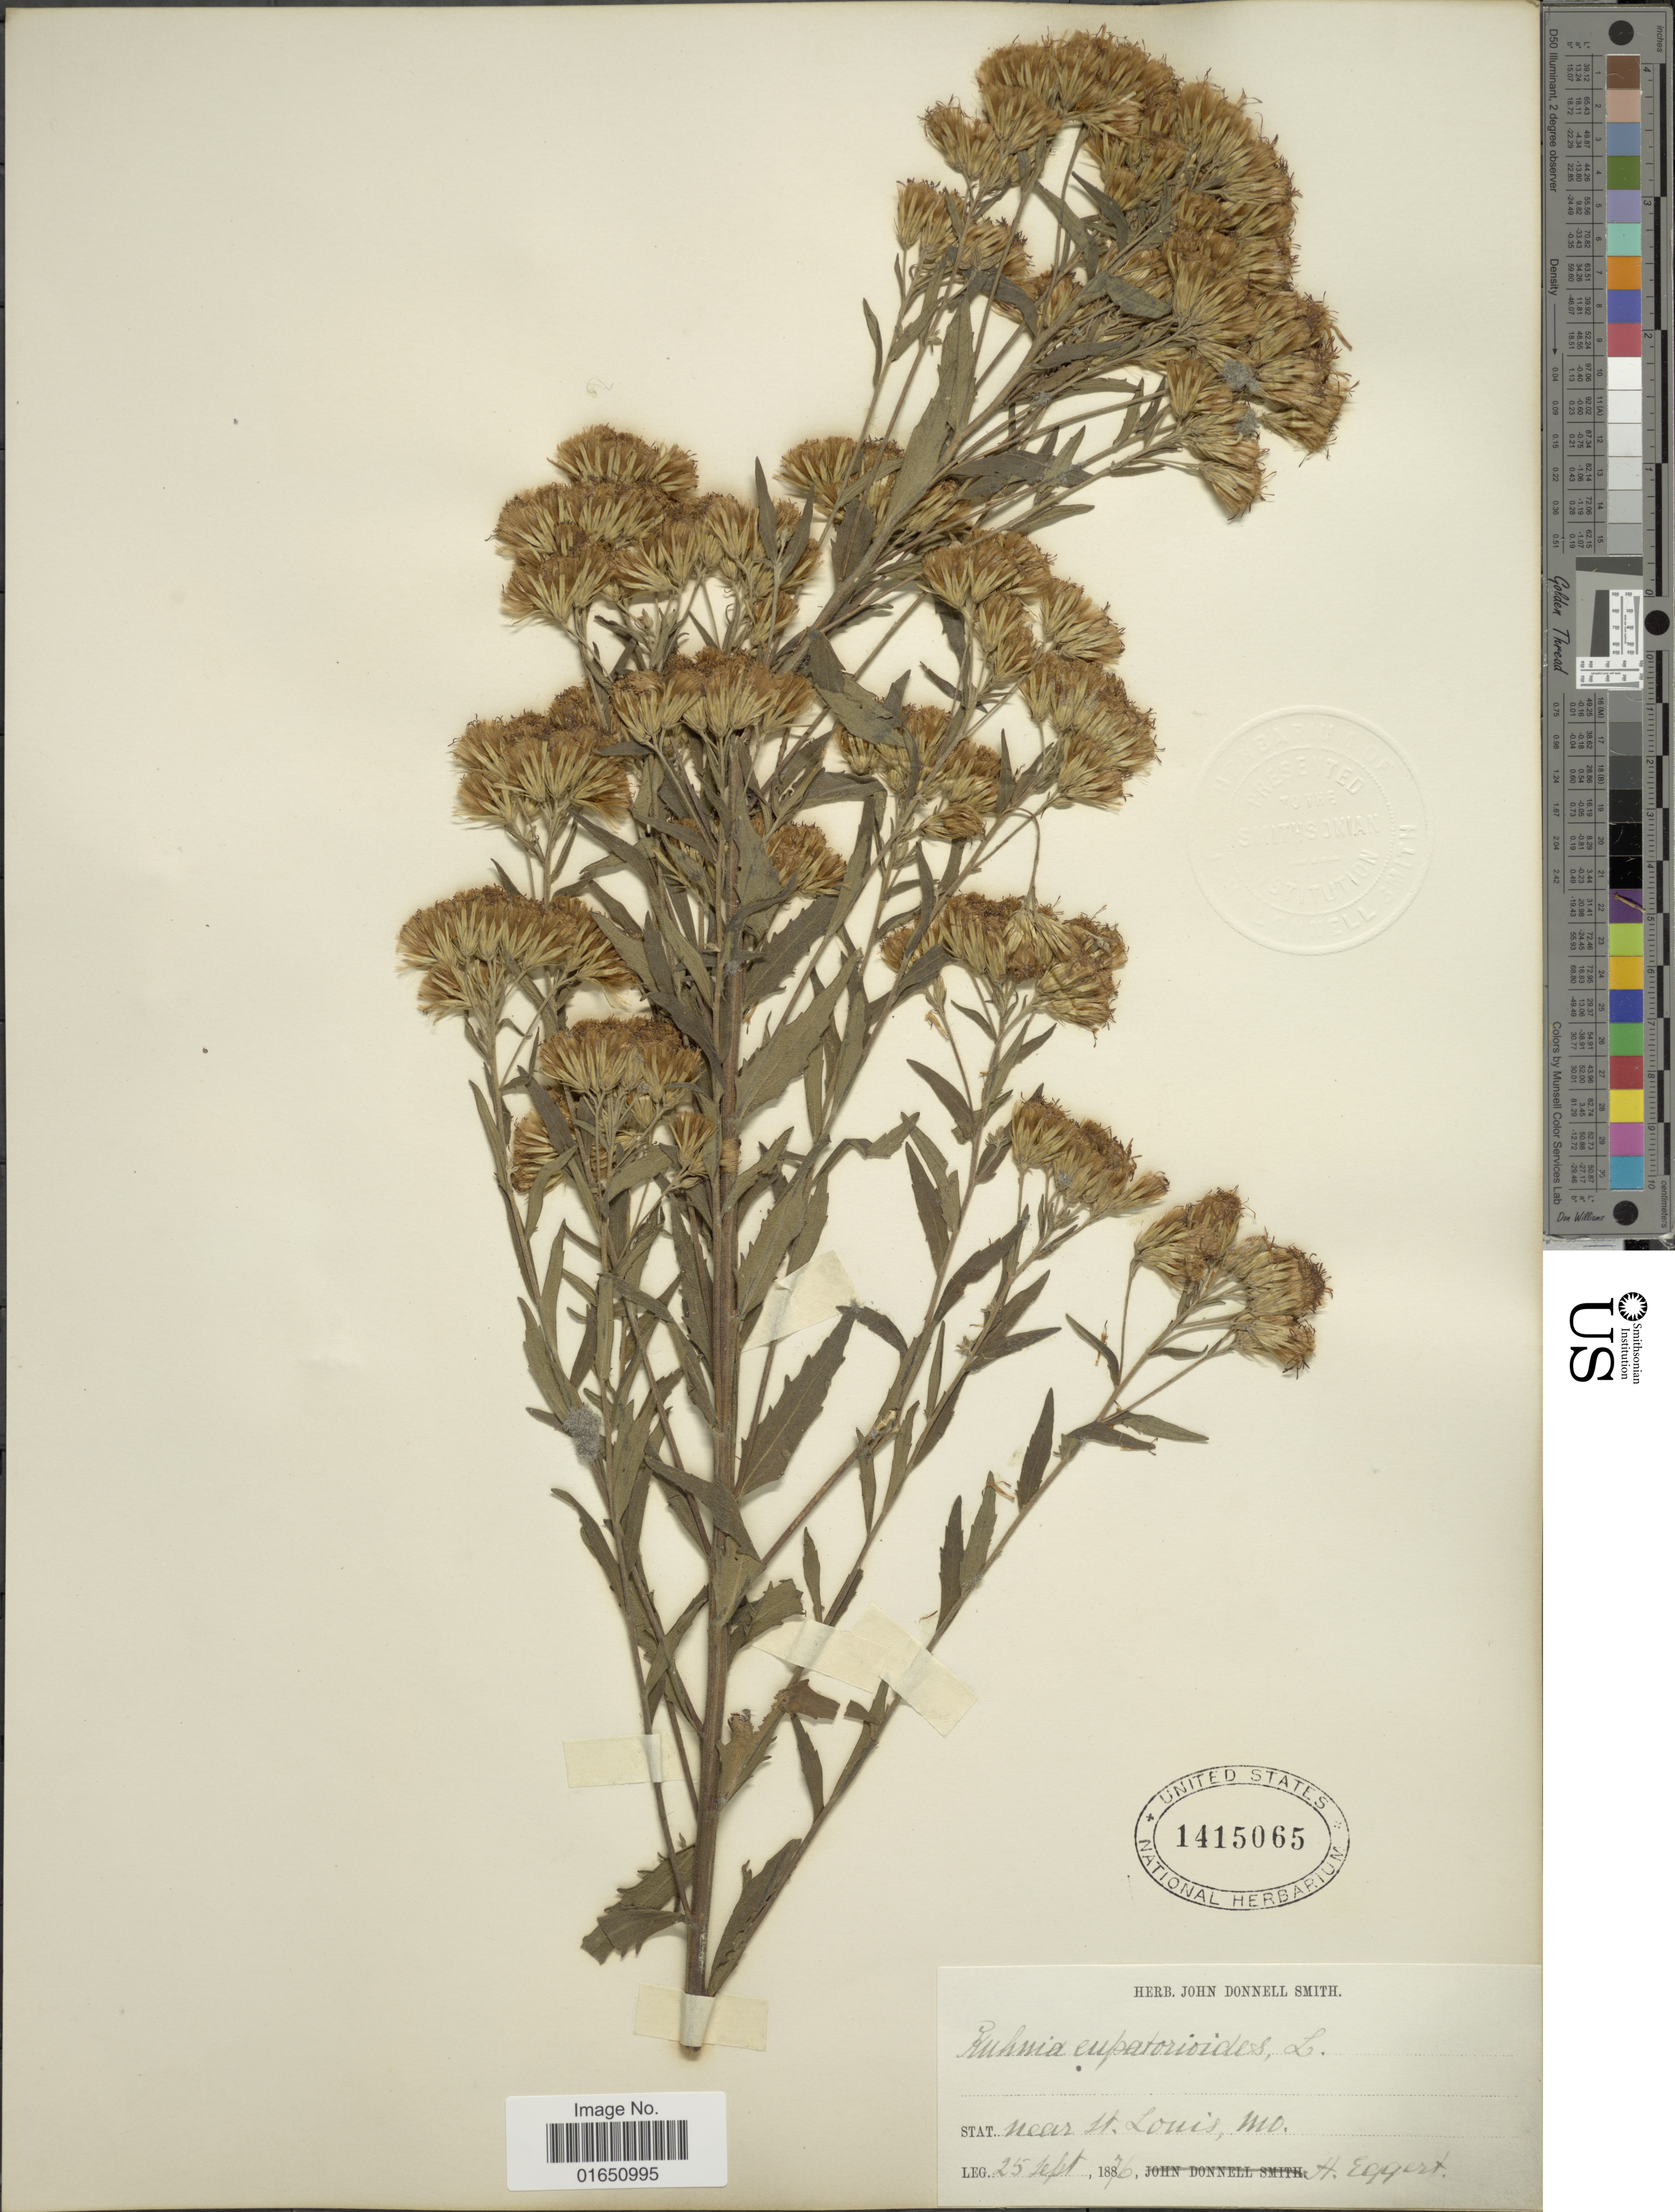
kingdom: Plantae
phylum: Tracheophyta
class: Magnoliopsida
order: Asterales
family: Asteraceae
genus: Brickellia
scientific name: Brickellia eupatorioides var. corymbulosa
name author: (Torr. & A. Gray) Shinners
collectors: H. Eggert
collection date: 1876-09-25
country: United States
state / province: Missouri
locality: Near St. Louis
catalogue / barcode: US 1415065